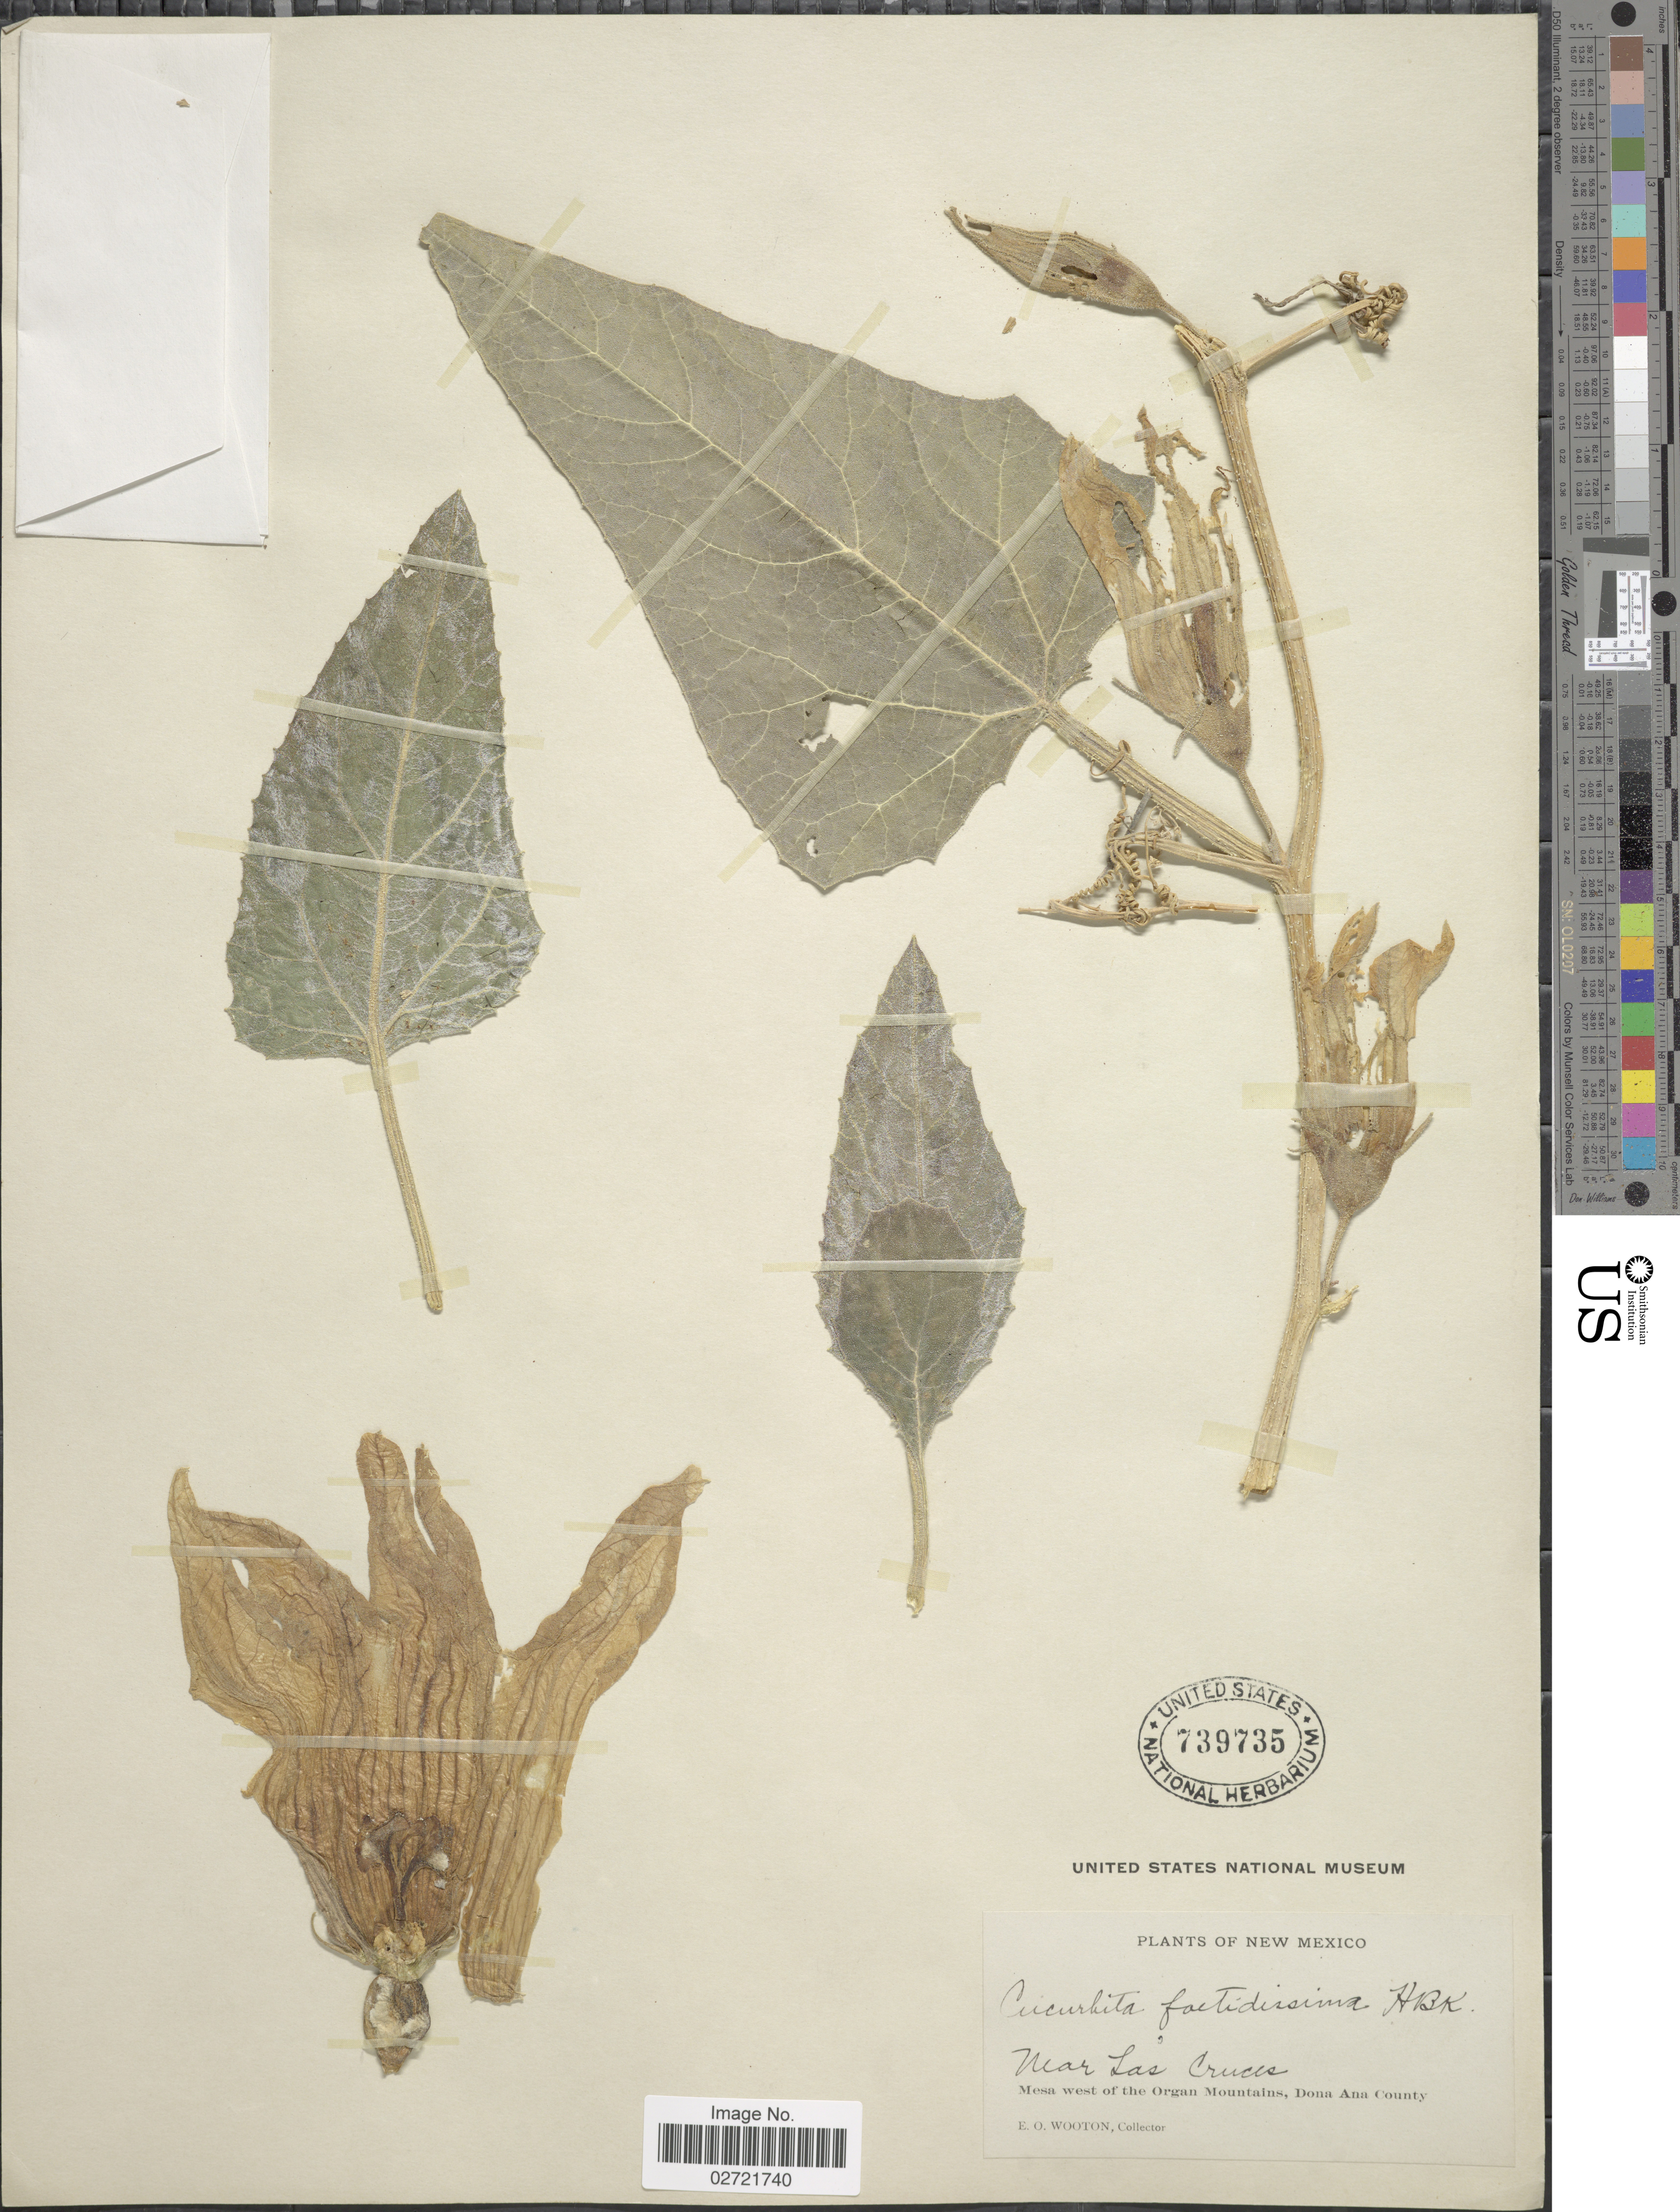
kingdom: Plantae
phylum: Tracheophyta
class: Magnoliopsida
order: Cucurbitales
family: Cucurbitaceae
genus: Cucurbita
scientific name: Cucurbita foetidissima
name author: Kunth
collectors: E. O. Wooton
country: United States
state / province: New Mexico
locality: Near Las Cruces, Mesa west of the Organ Mountains, Dona Ana County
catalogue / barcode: US 739735